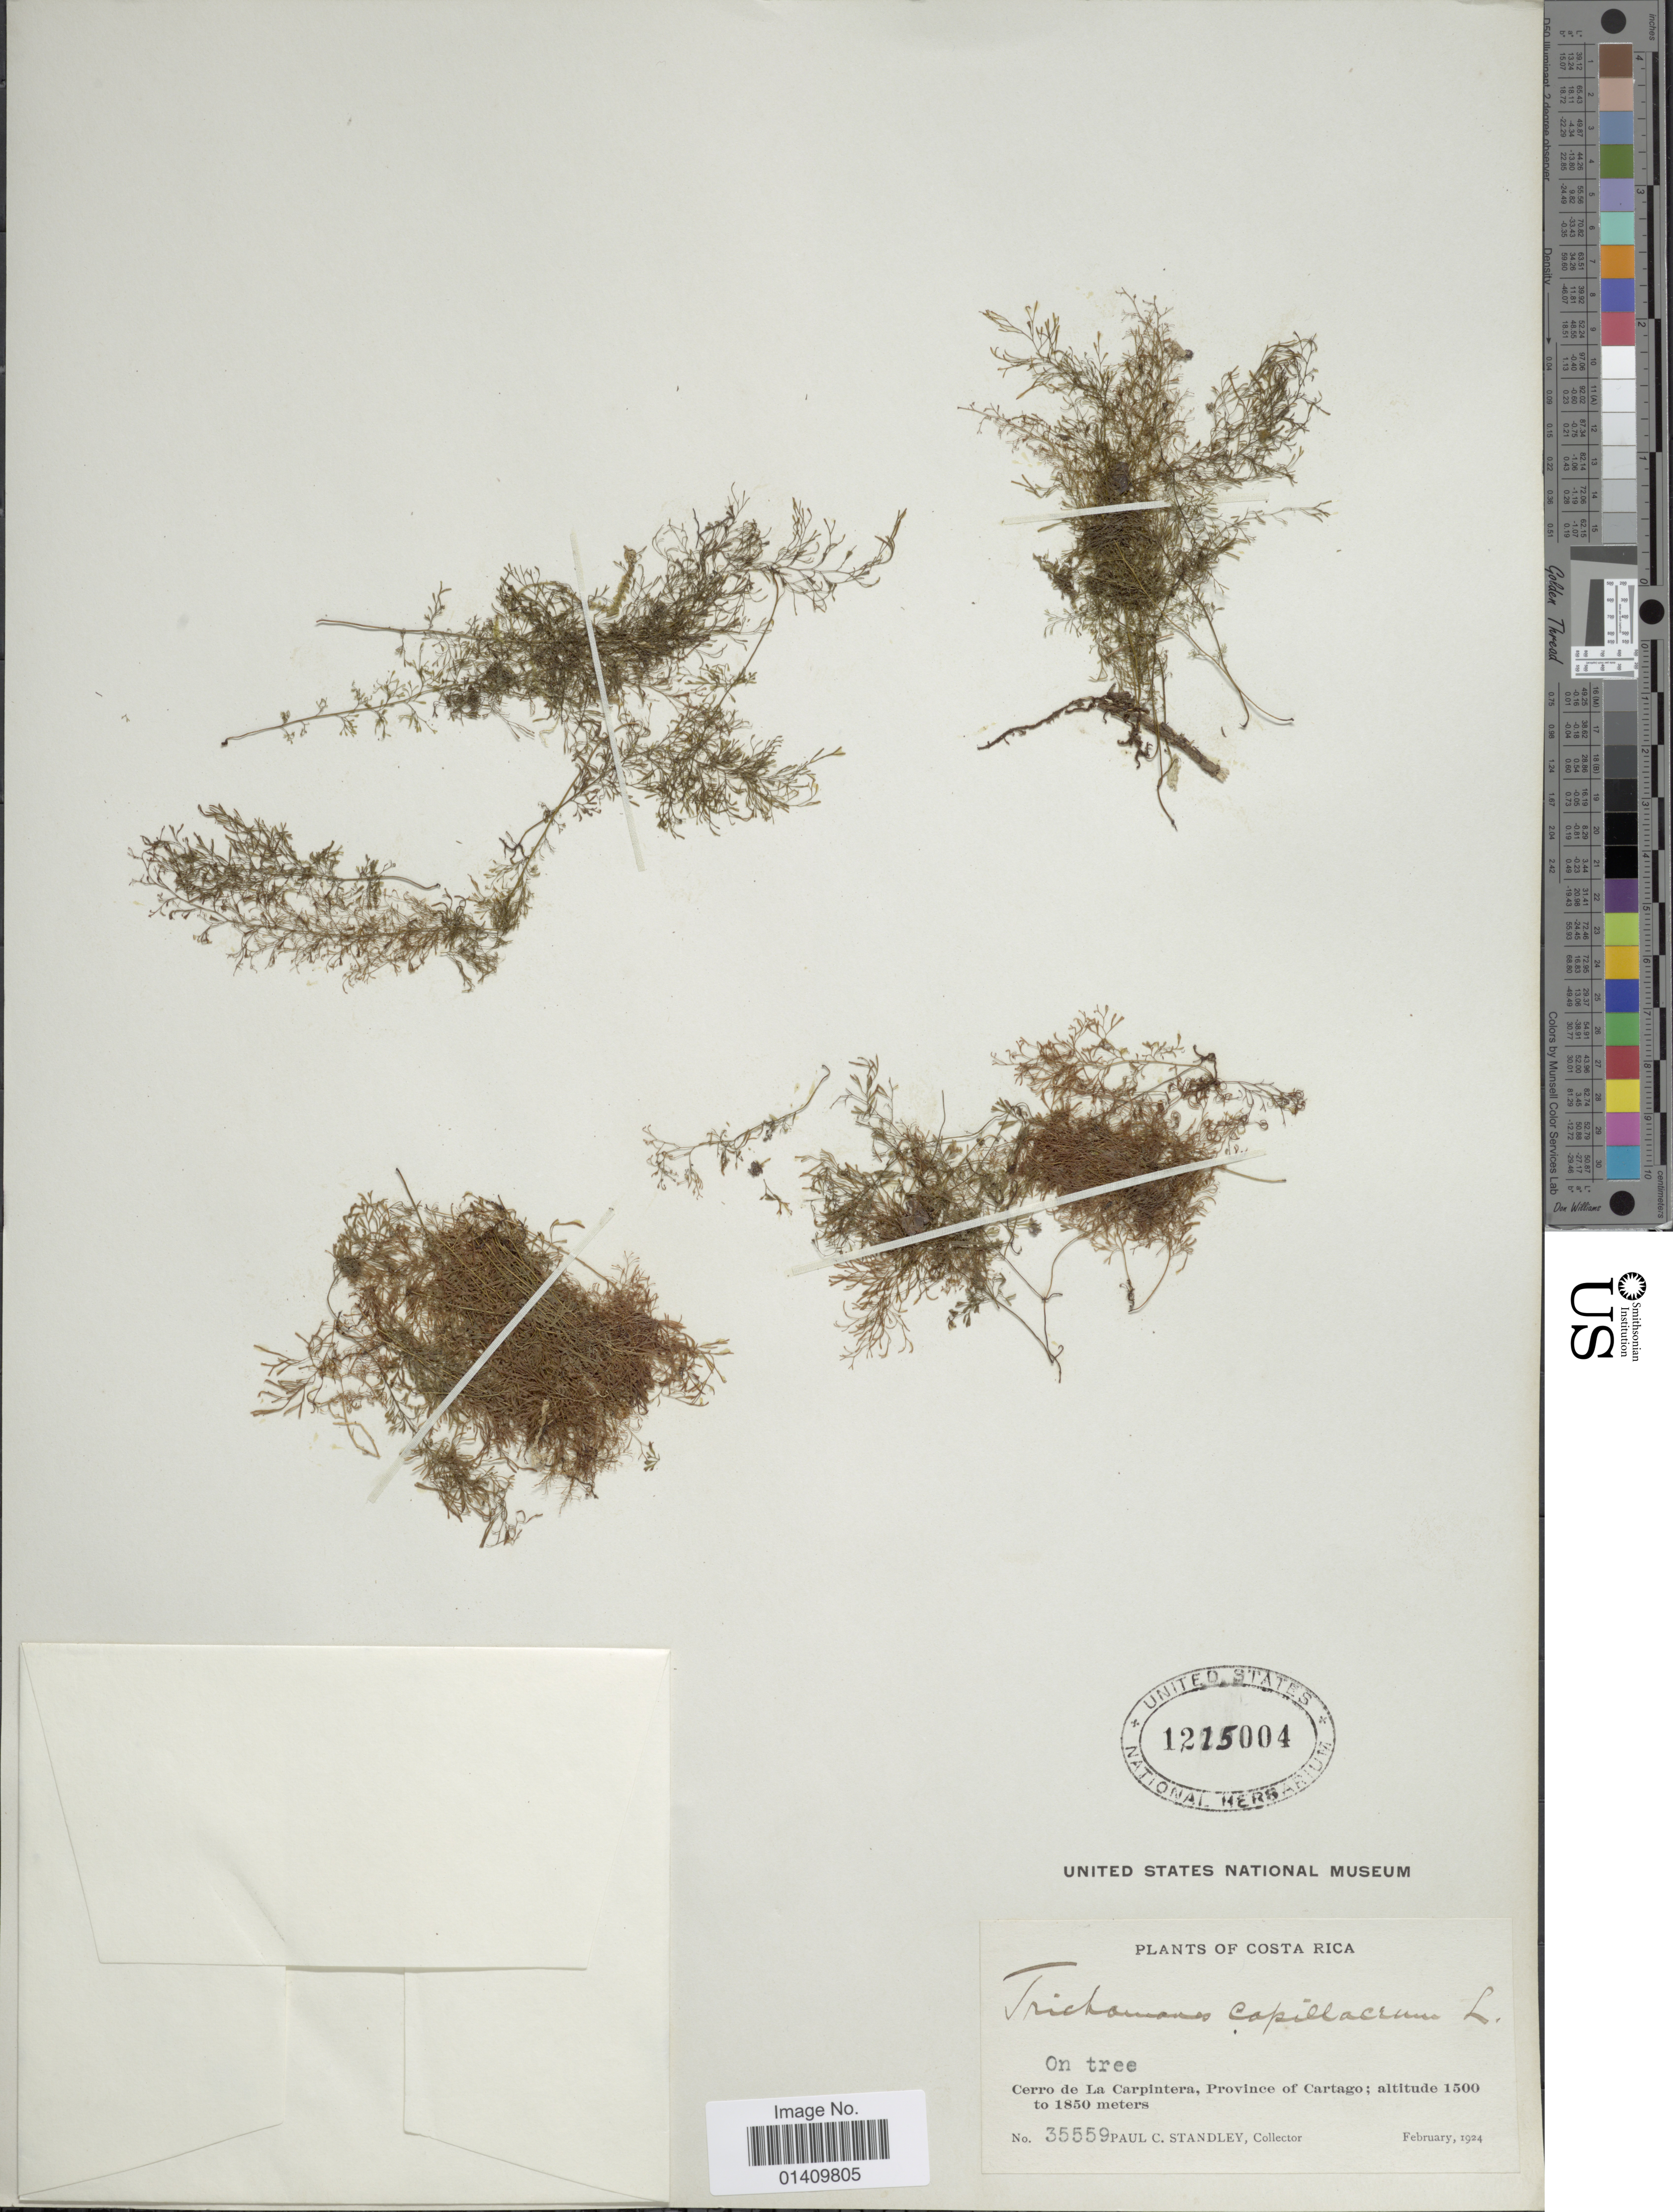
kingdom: Plantae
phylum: Tracheophyta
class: Polypodiopsida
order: Hymenophyllales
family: Hymenophyllaceae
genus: Polyphlebium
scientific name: Polyphlebium angustatum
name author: (Carmich.) Ebihara & Dubuisson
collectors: P. C. Standley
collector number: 35559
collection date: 1924-02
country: Costa Rica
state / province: Cartago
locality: Cerro de la Carpintera province of Cartago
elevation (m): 1500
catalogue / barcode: US 1215004